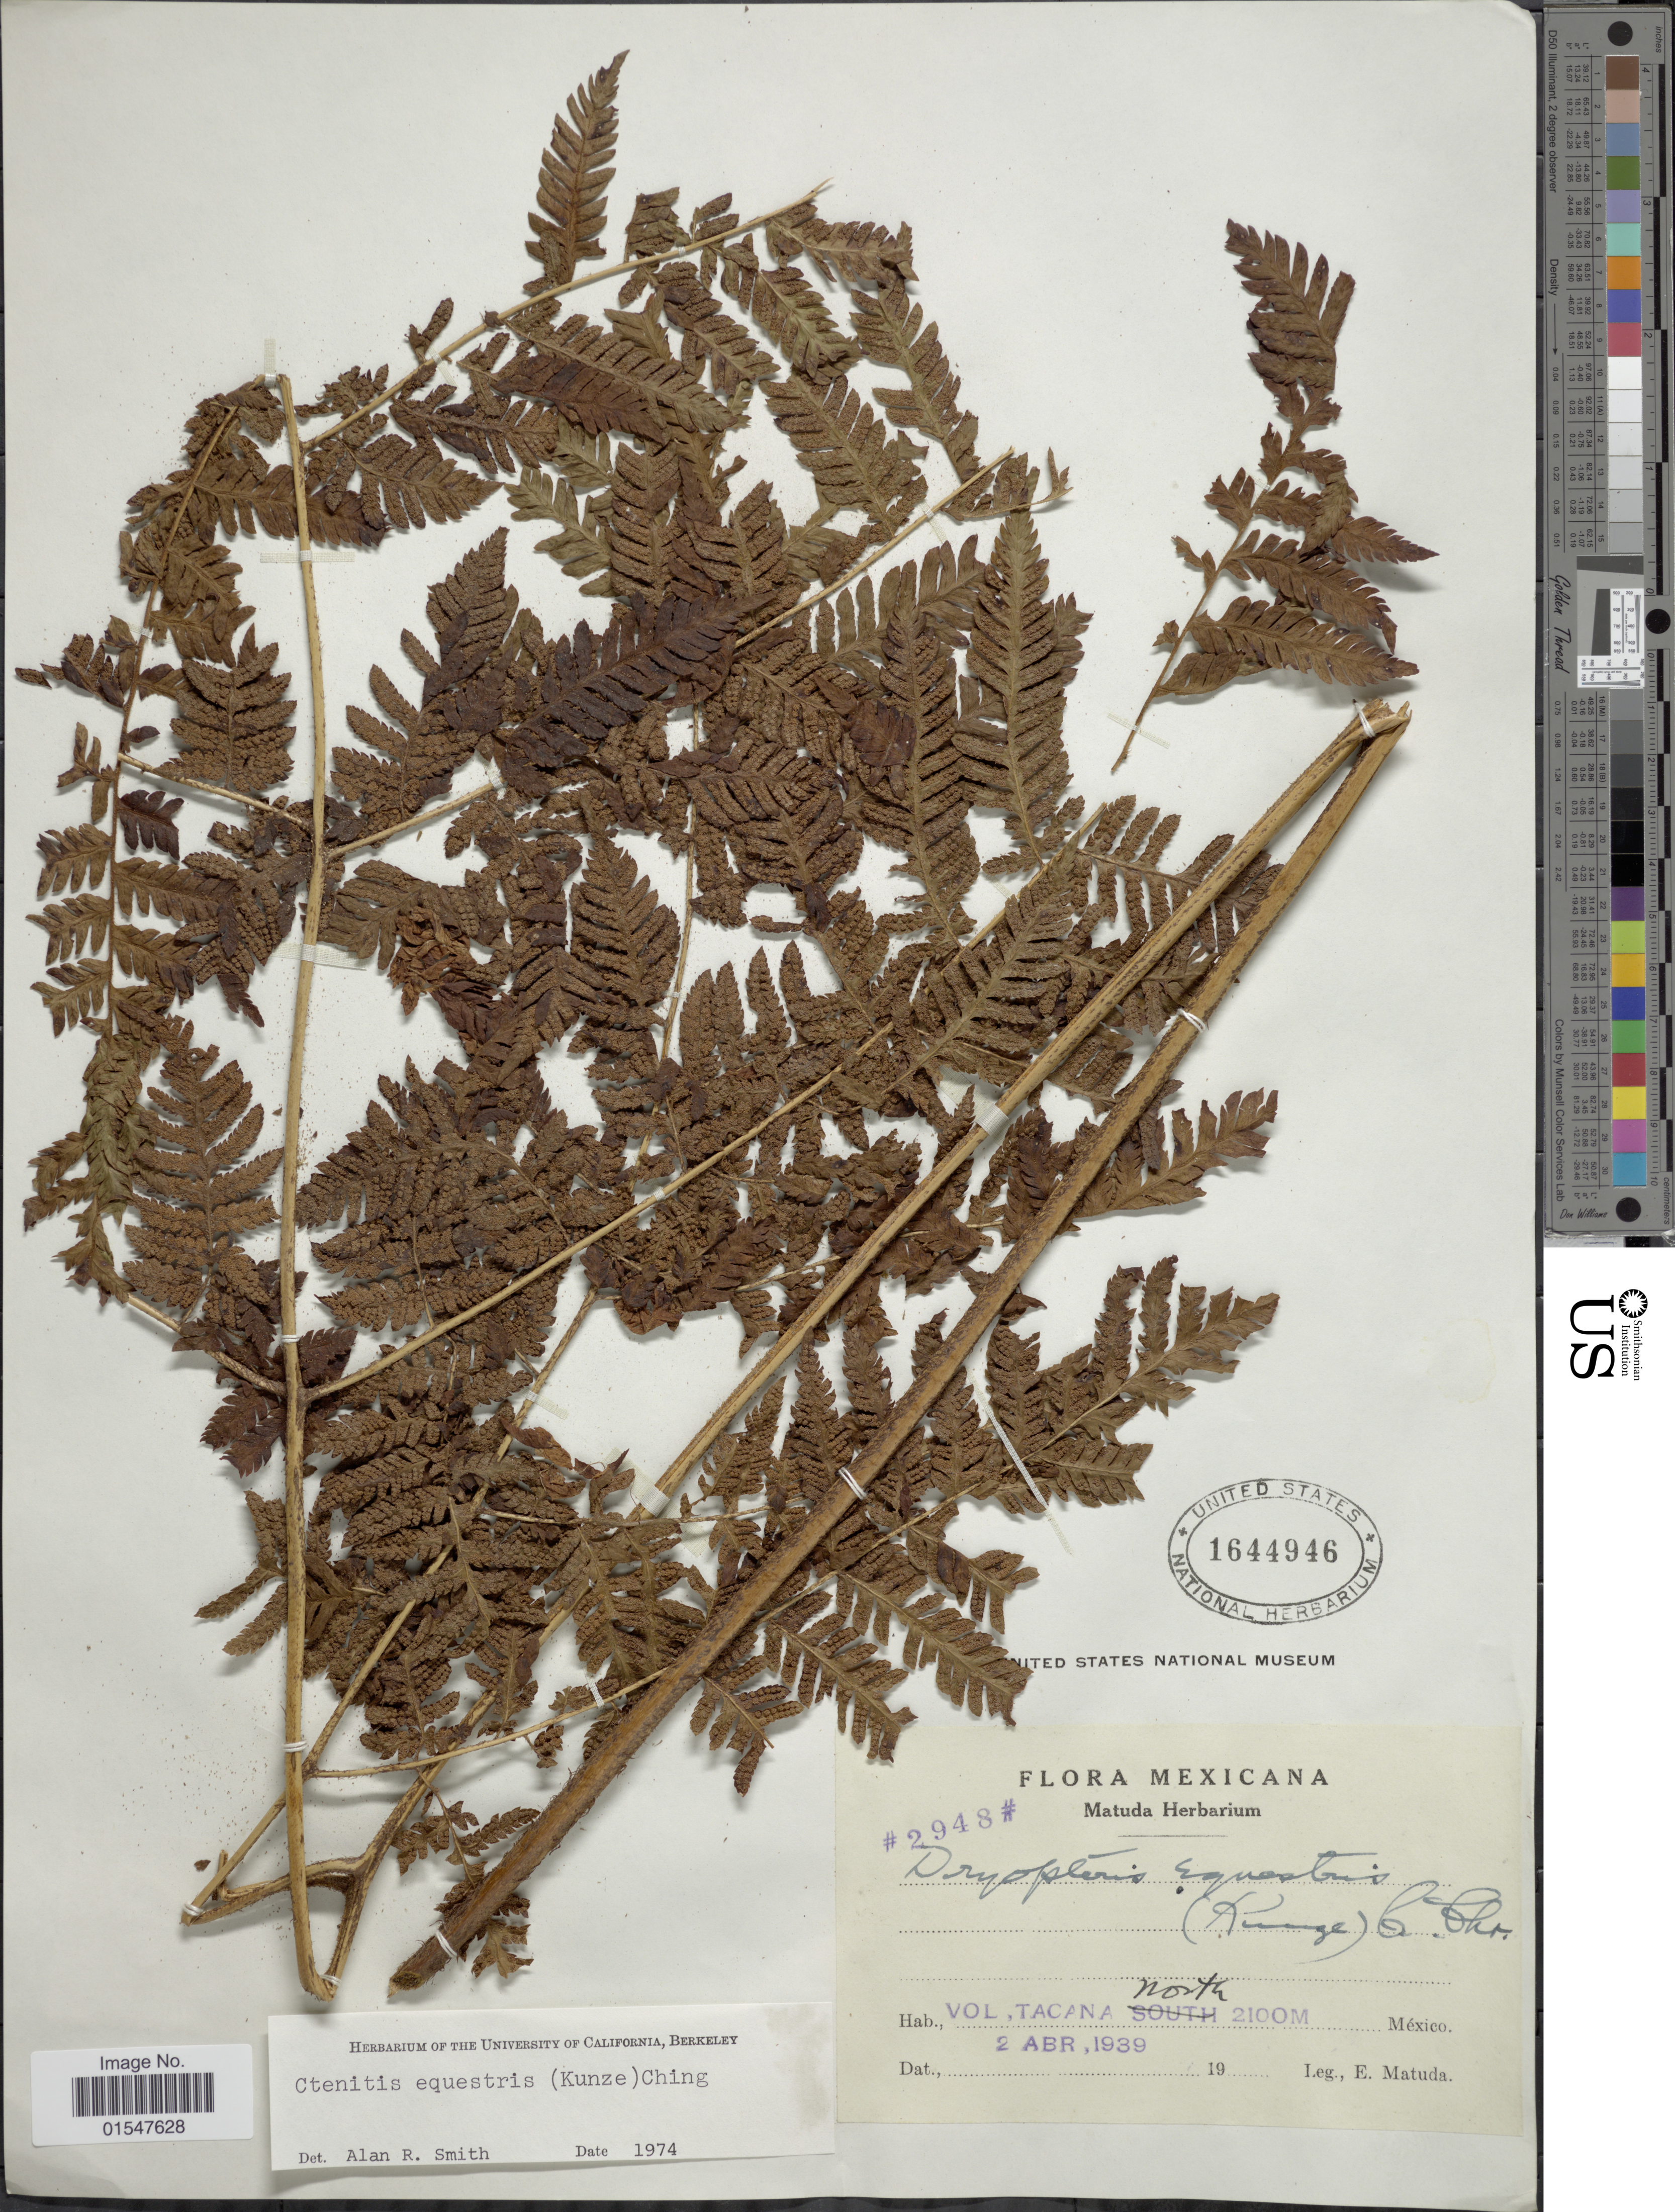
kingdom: Plantae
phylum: Tracheophyta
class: Polypodiopsida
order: Polypodiales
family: Dryopteridaceae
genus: Ctenitis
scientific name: Ctenitis equestris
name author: (Kunze) Ching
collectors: E. Matuda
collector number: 2948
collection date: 1939-04-02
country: Mexico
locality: Vol, Tacana North. Mexico.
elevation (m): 2100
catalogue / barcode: US 1644946